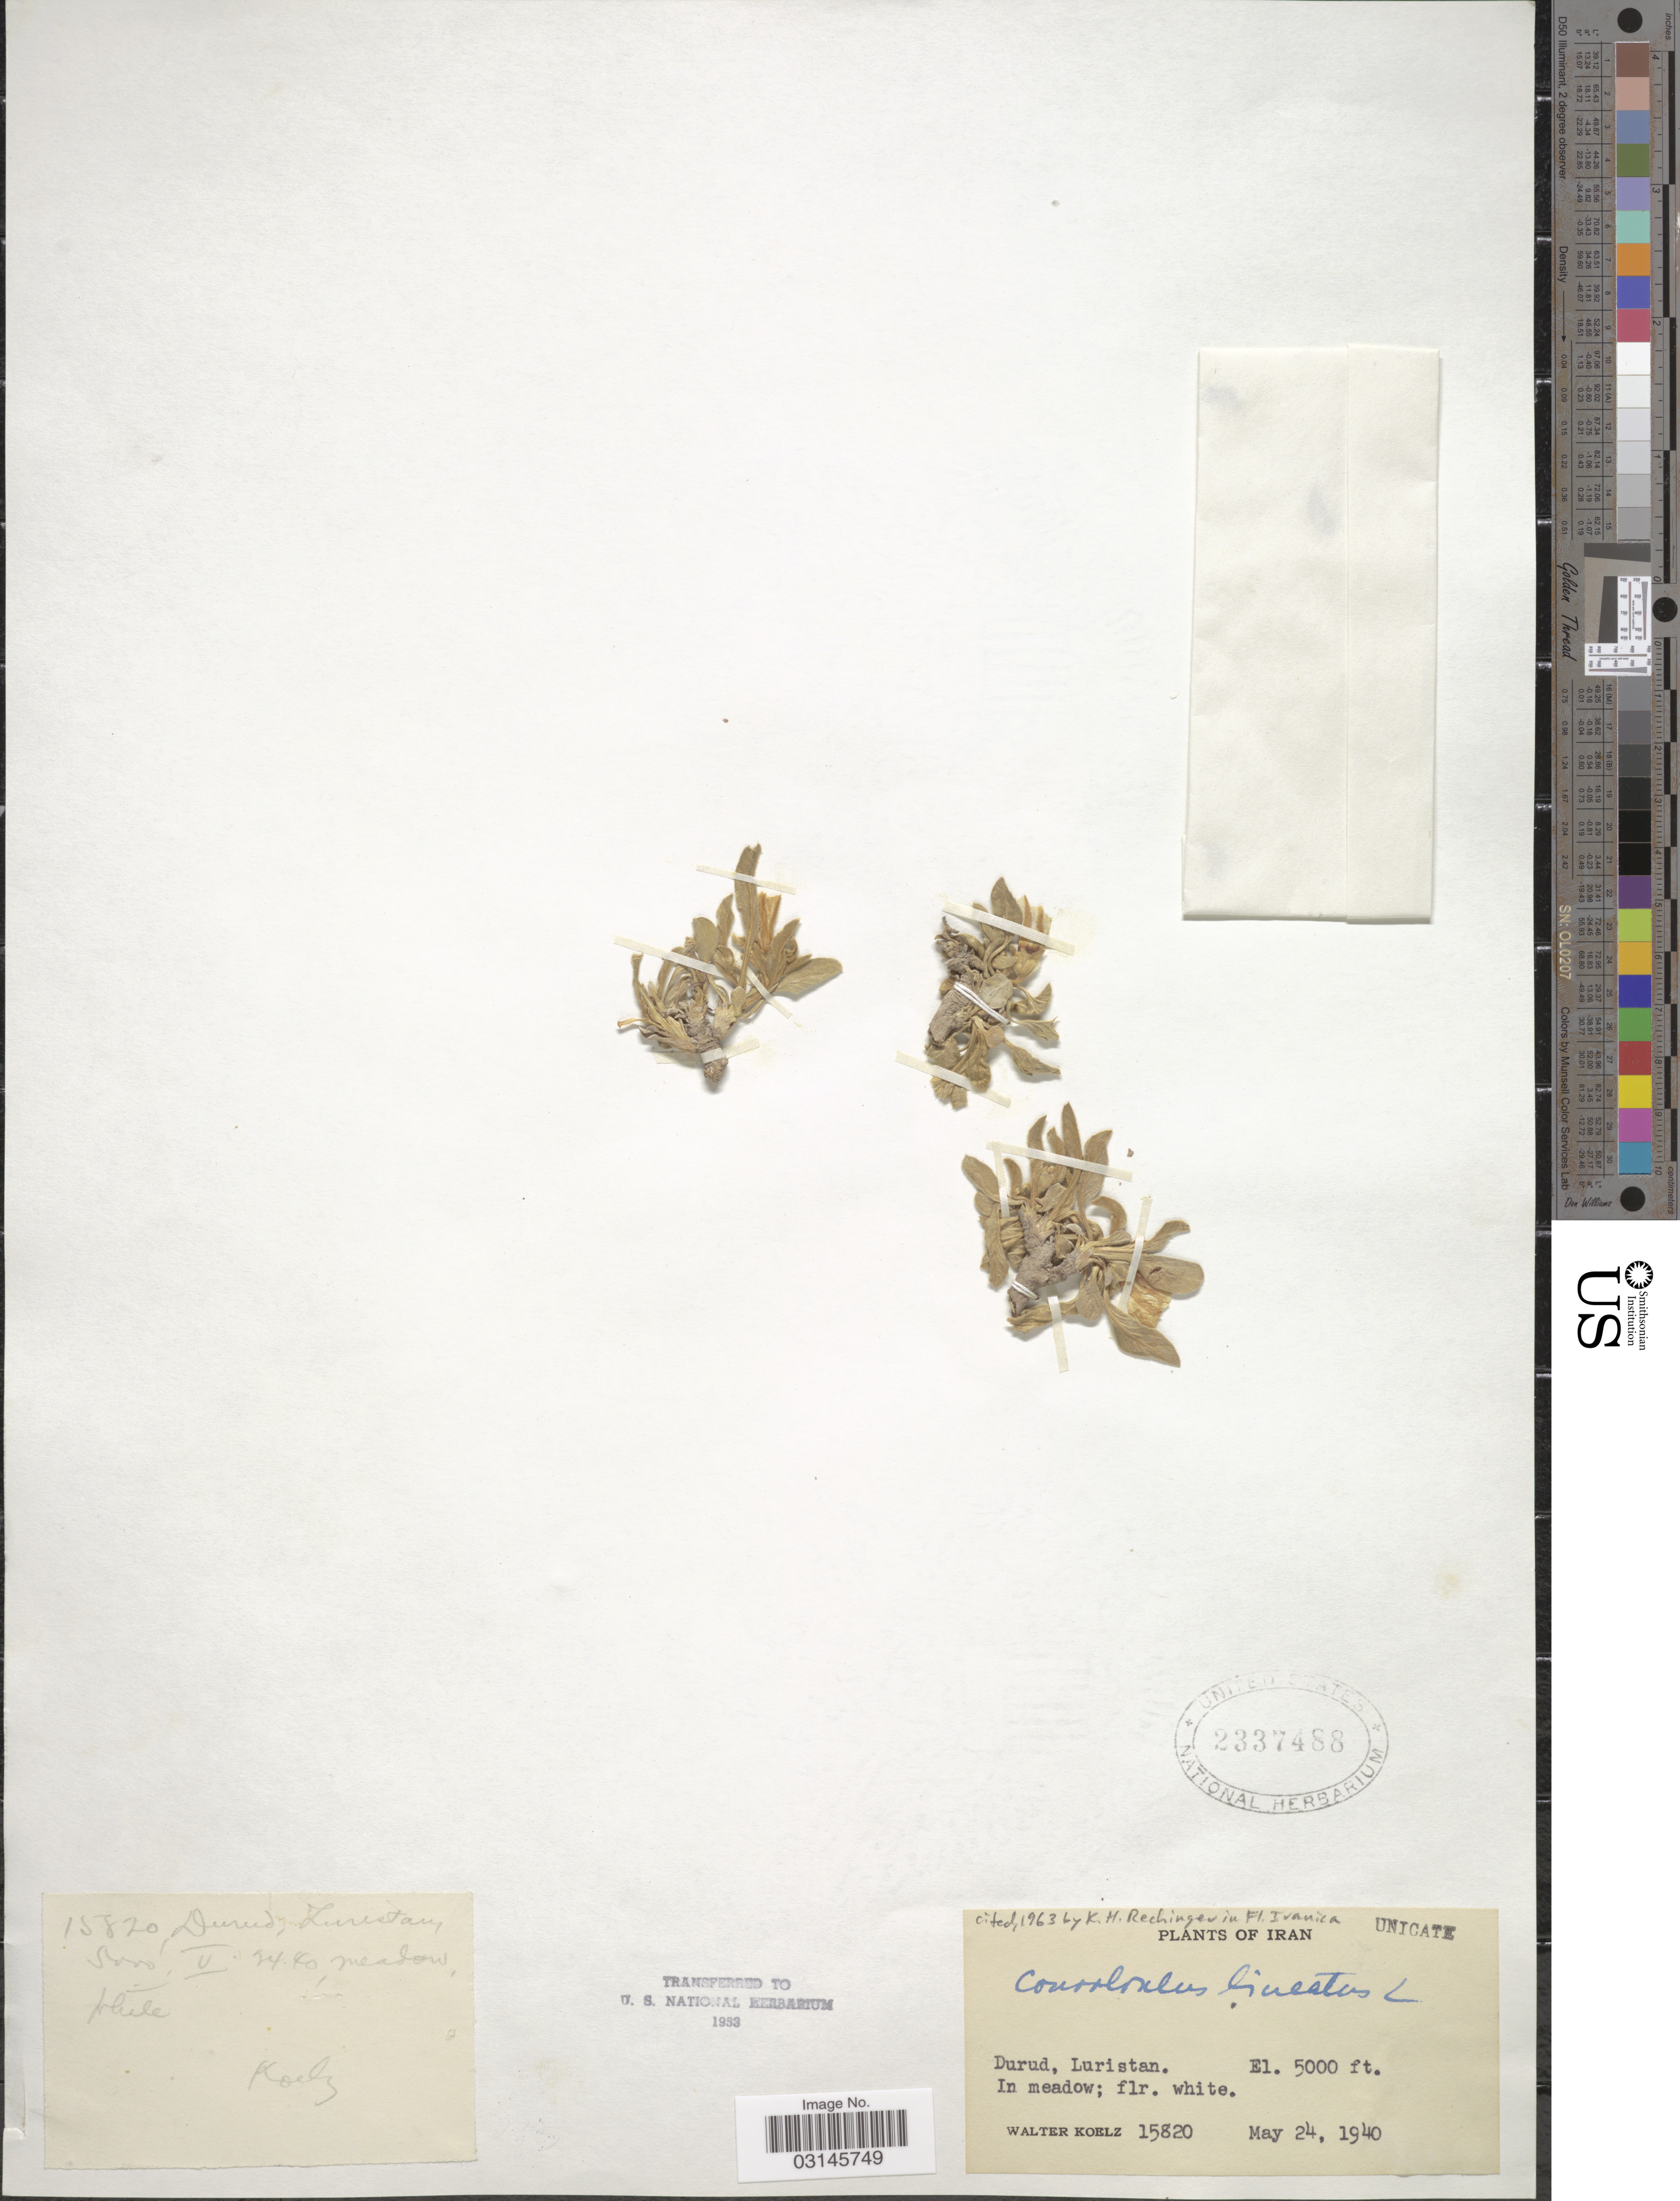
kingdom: Plantae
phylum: Tracheophyta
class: Magnoliopsida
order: Solanales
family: Convolvulaceae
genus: Convolvulus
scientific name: Convolvulus lineatus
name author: L.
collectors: W. N. Koelz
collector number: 15820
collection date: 1940-05-24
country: Iran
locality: Durud, Luristan.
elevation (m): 1524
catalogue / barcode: US 2337488